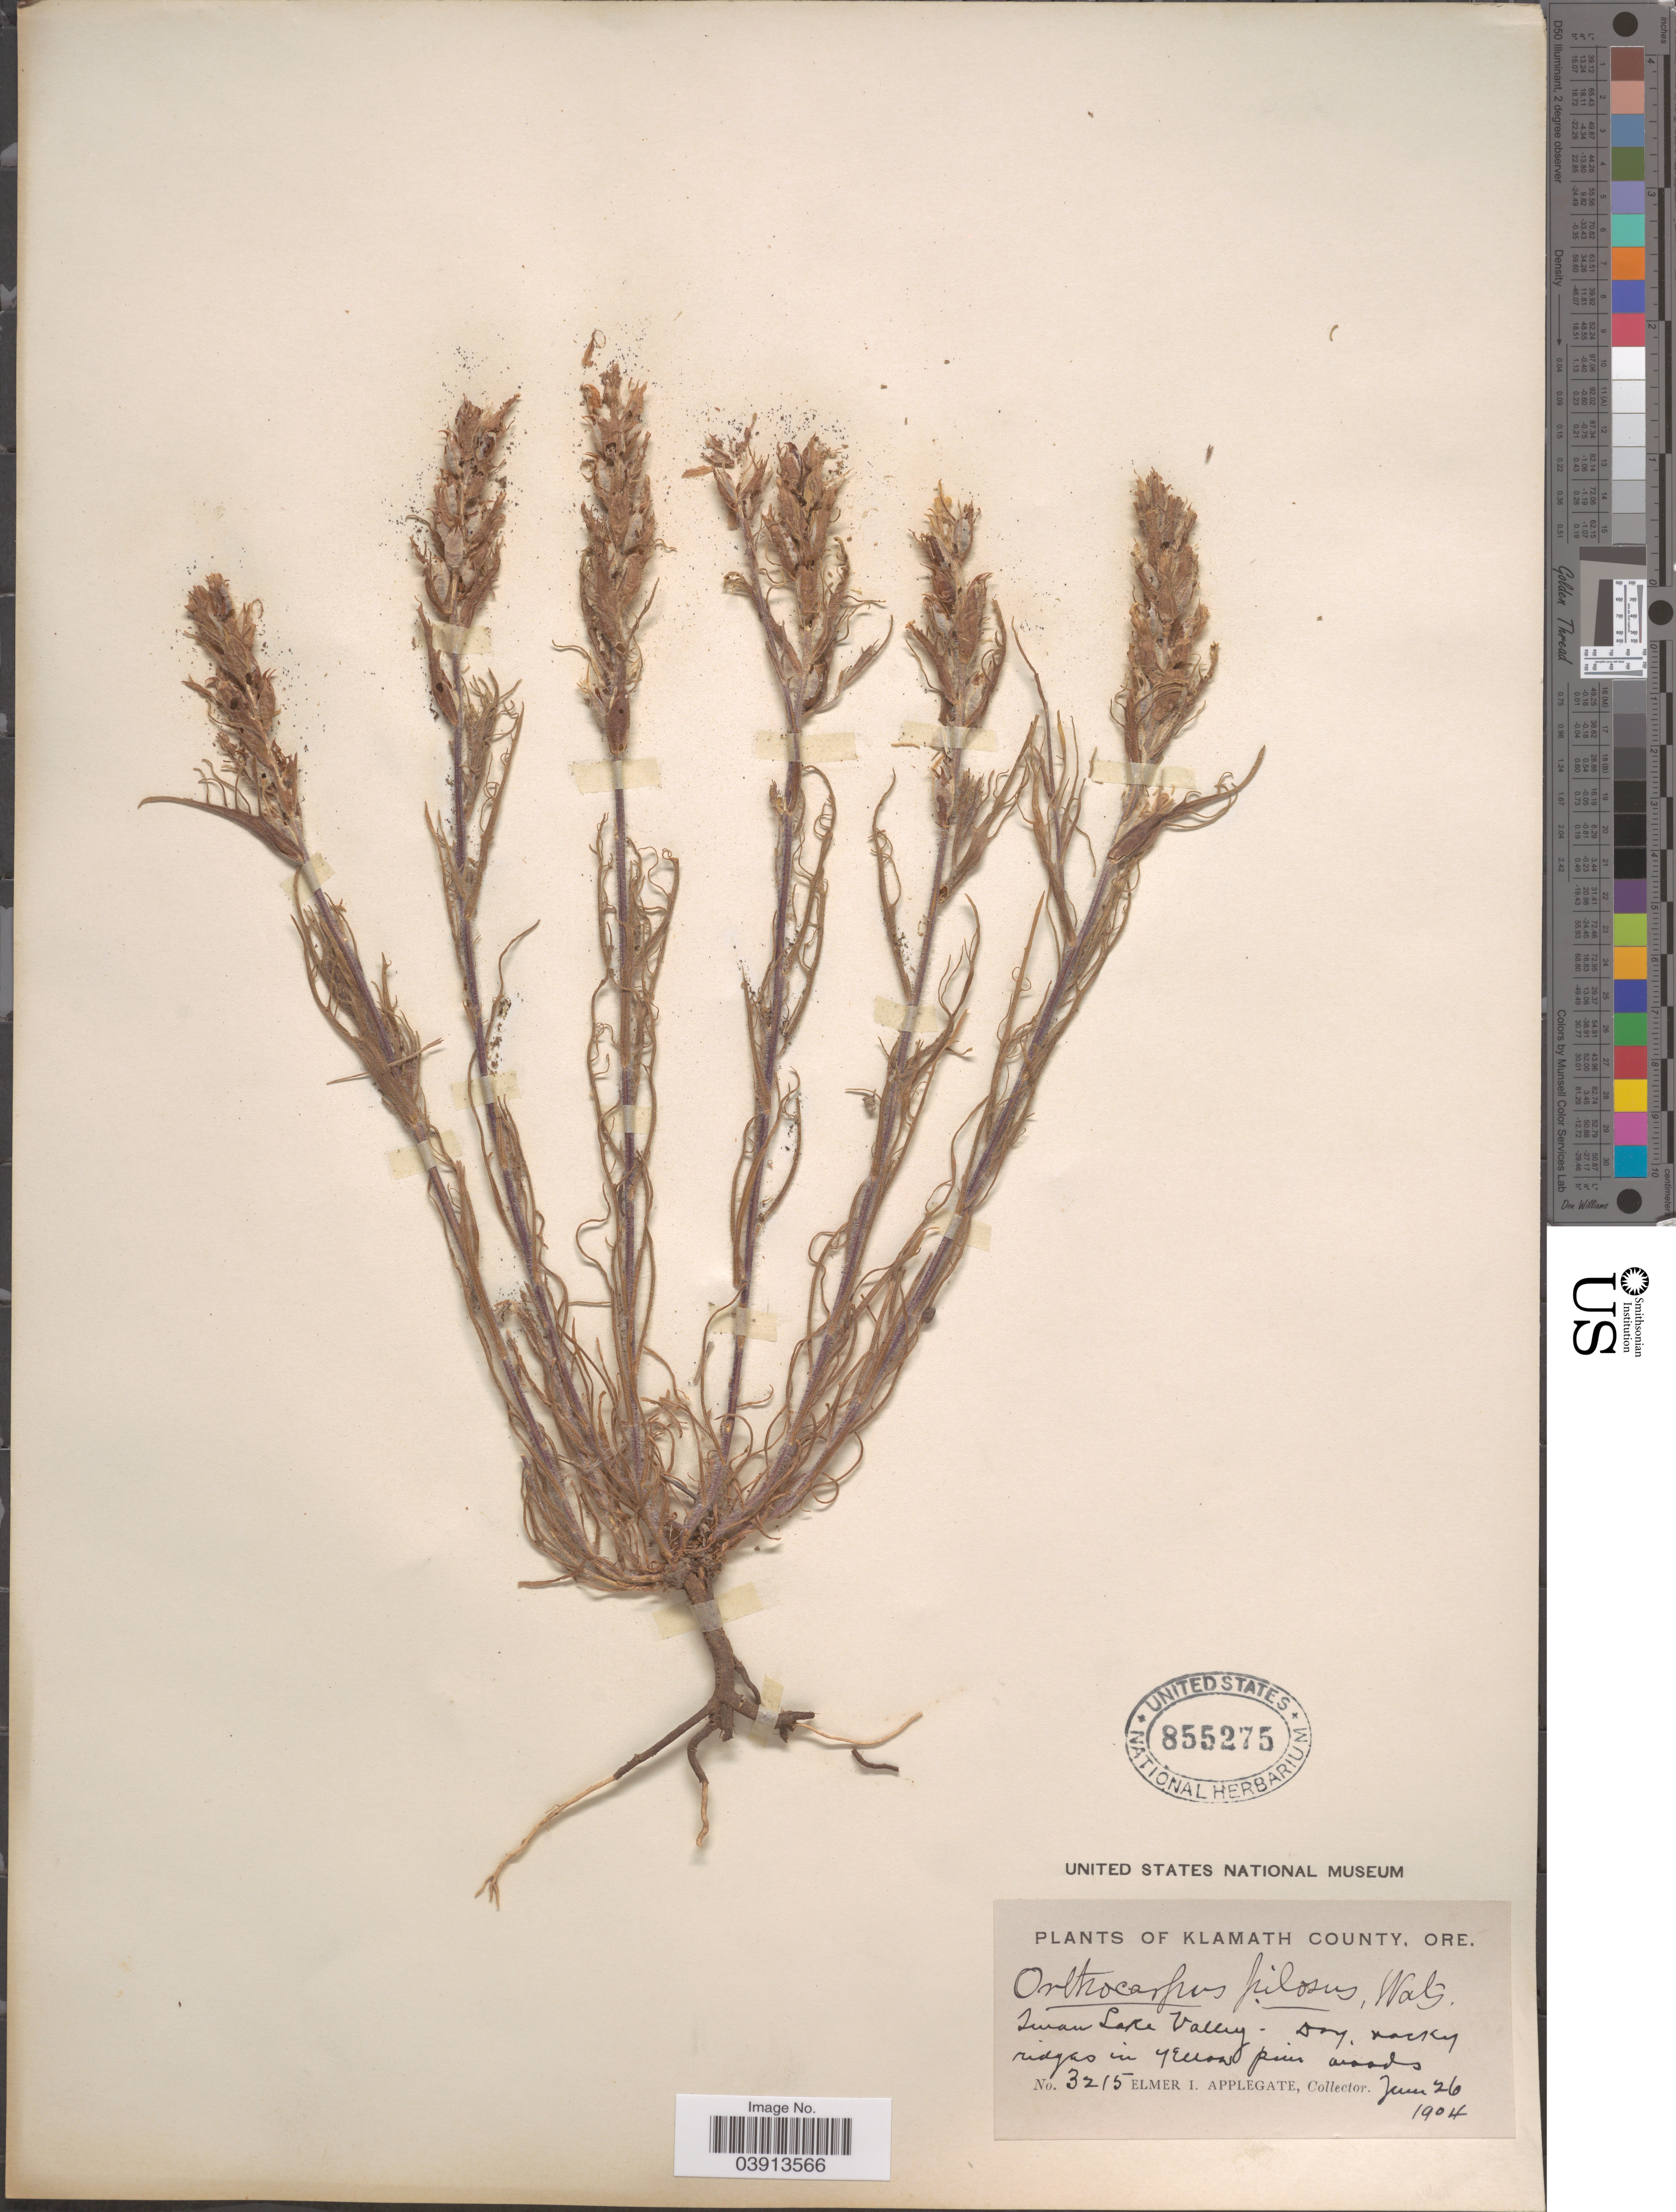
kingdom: Plantae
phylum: Tracheophyta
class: Magnoliopsida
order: Lamiales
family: Orobanchaceae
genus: Castilleja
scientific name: Castilleja pilosa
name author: (S. Watson) Rydb.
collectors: E. I. Applegate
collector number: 3215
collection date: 1904-06-26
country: United States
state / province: Oregon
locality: Klamath County. Swan Lake Valley.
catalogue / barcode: US 855275